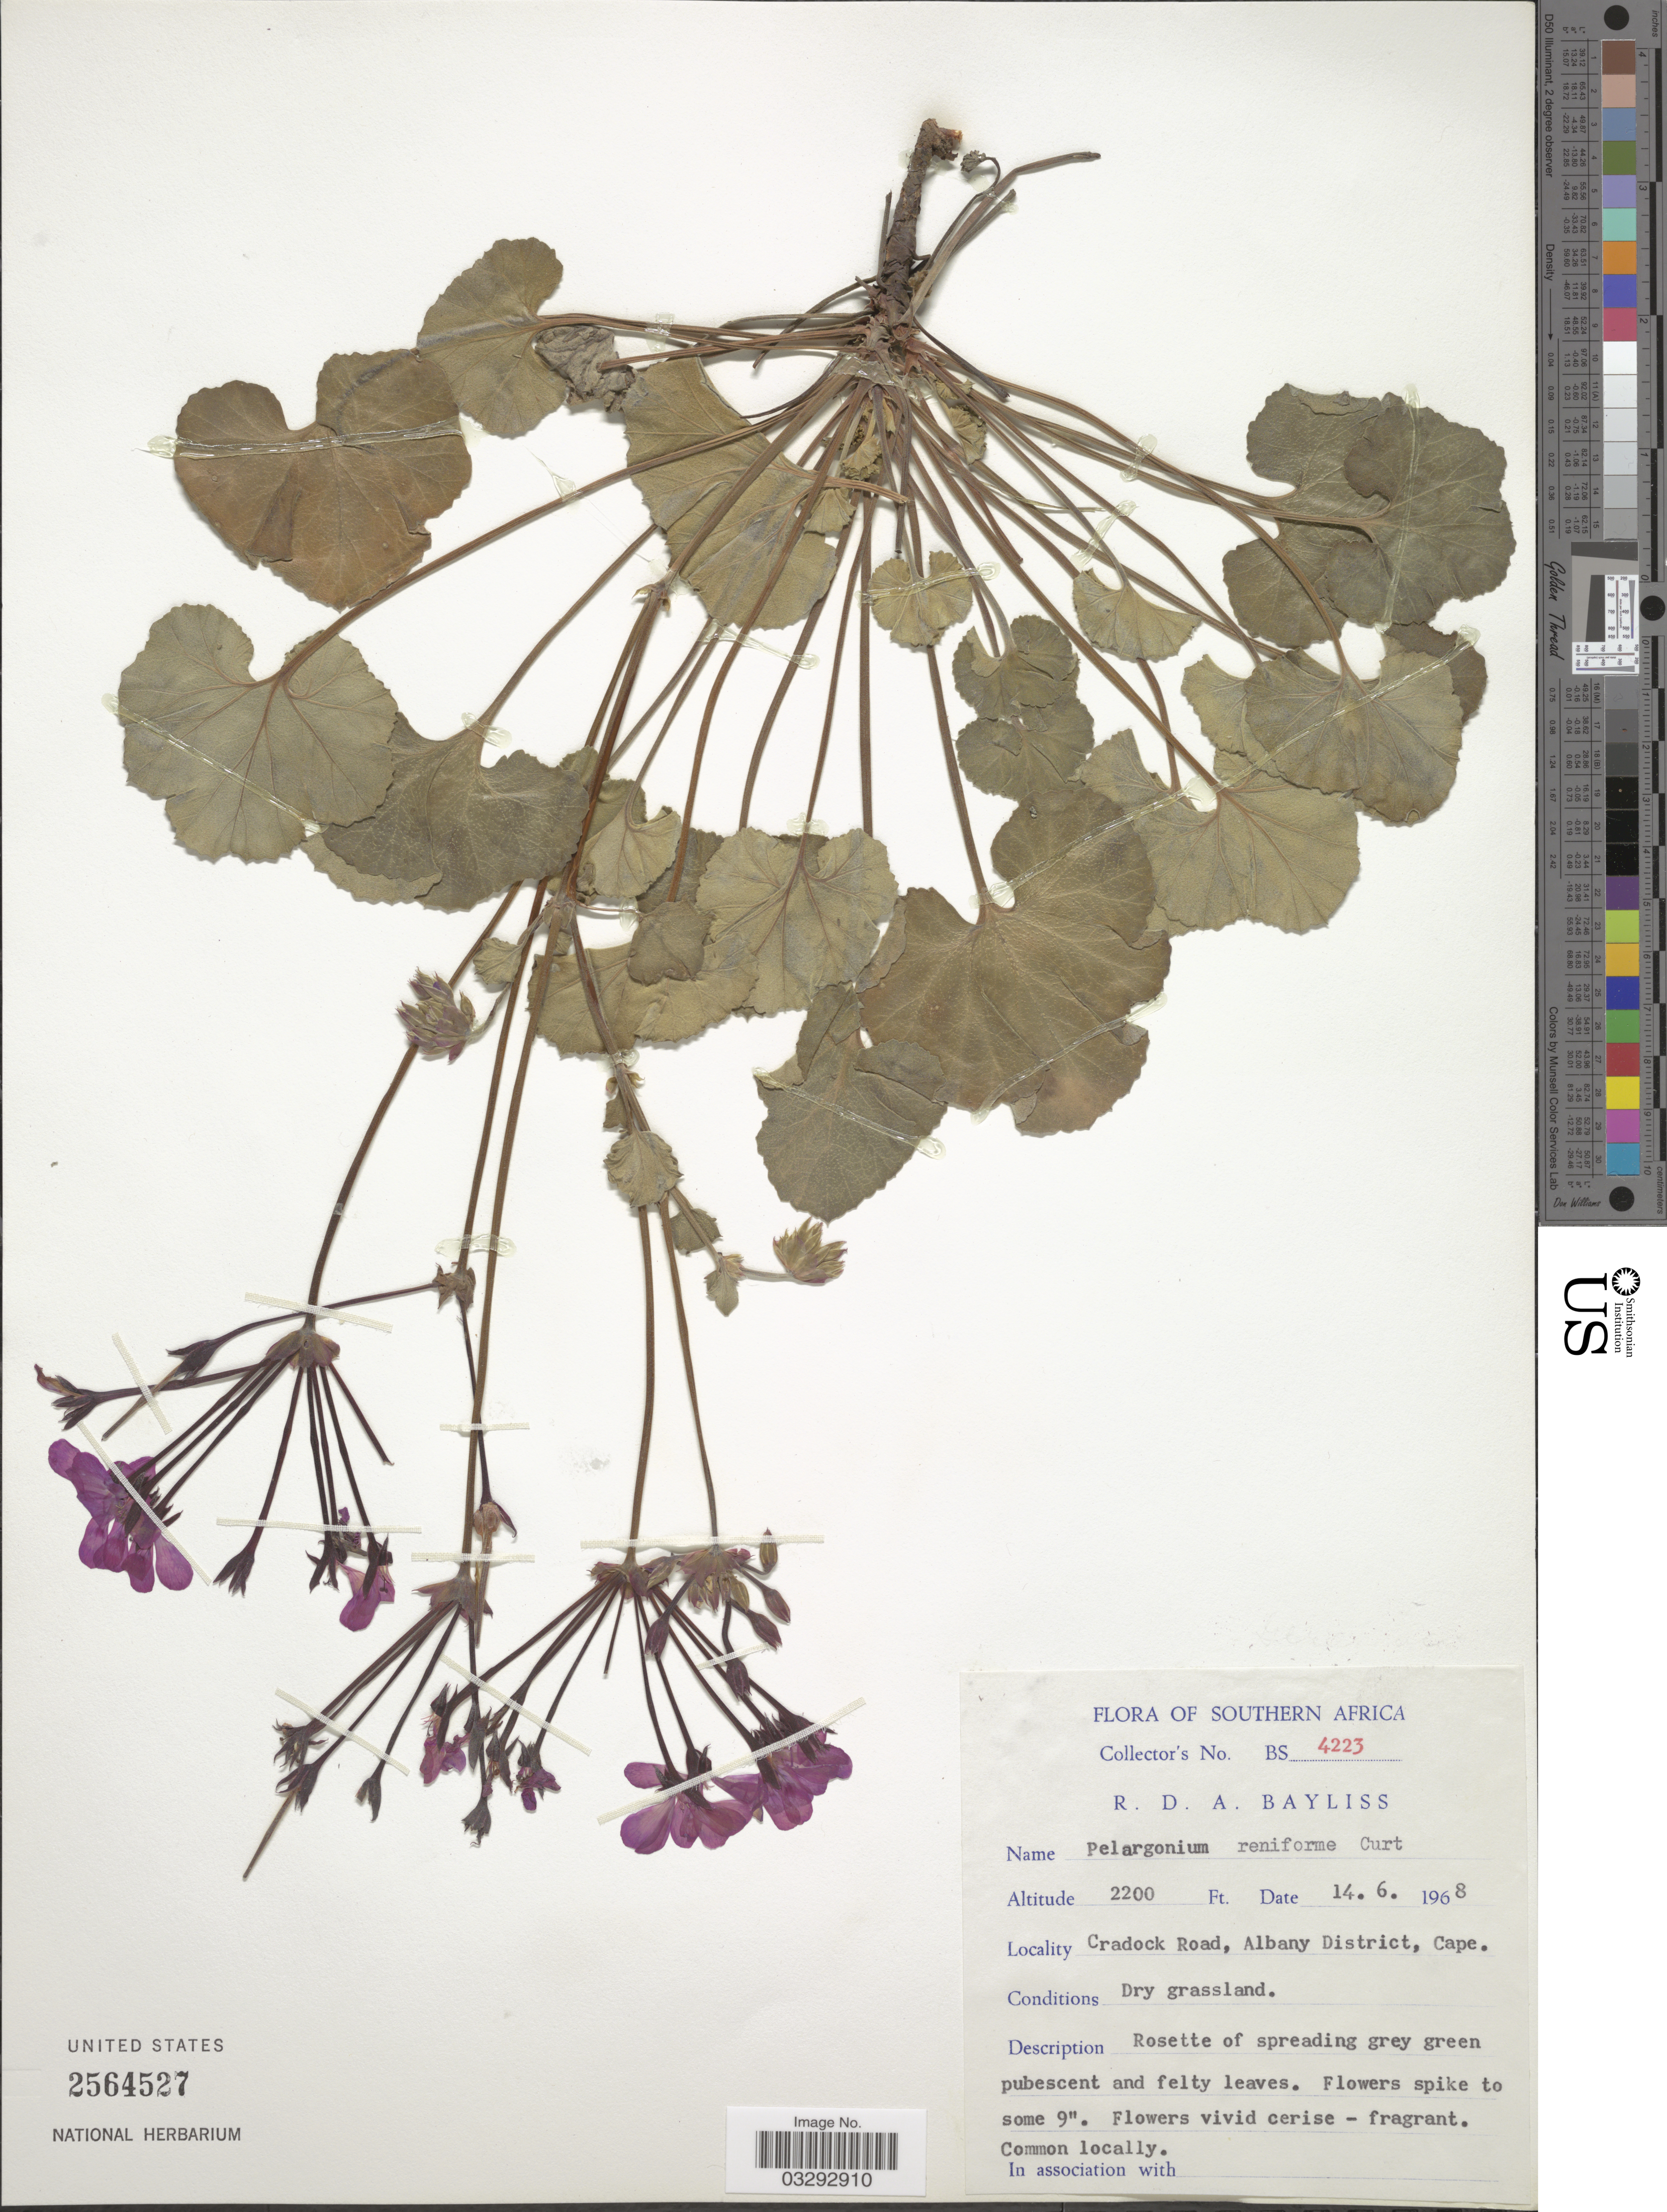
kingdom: Plantae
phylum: Tracheophyta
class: Magnoliopsida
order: Geraniales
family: Geraniaceae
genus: Pelargonium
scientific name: Pelargonium reniforme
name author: (Andrews) Curtis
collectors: R. Bayliss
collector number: BS4223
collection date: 1968-06-14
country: South Africa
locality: Southern Africa, Cradock Road, Albany District, Cape.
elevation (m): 671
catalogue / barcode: US 2564527